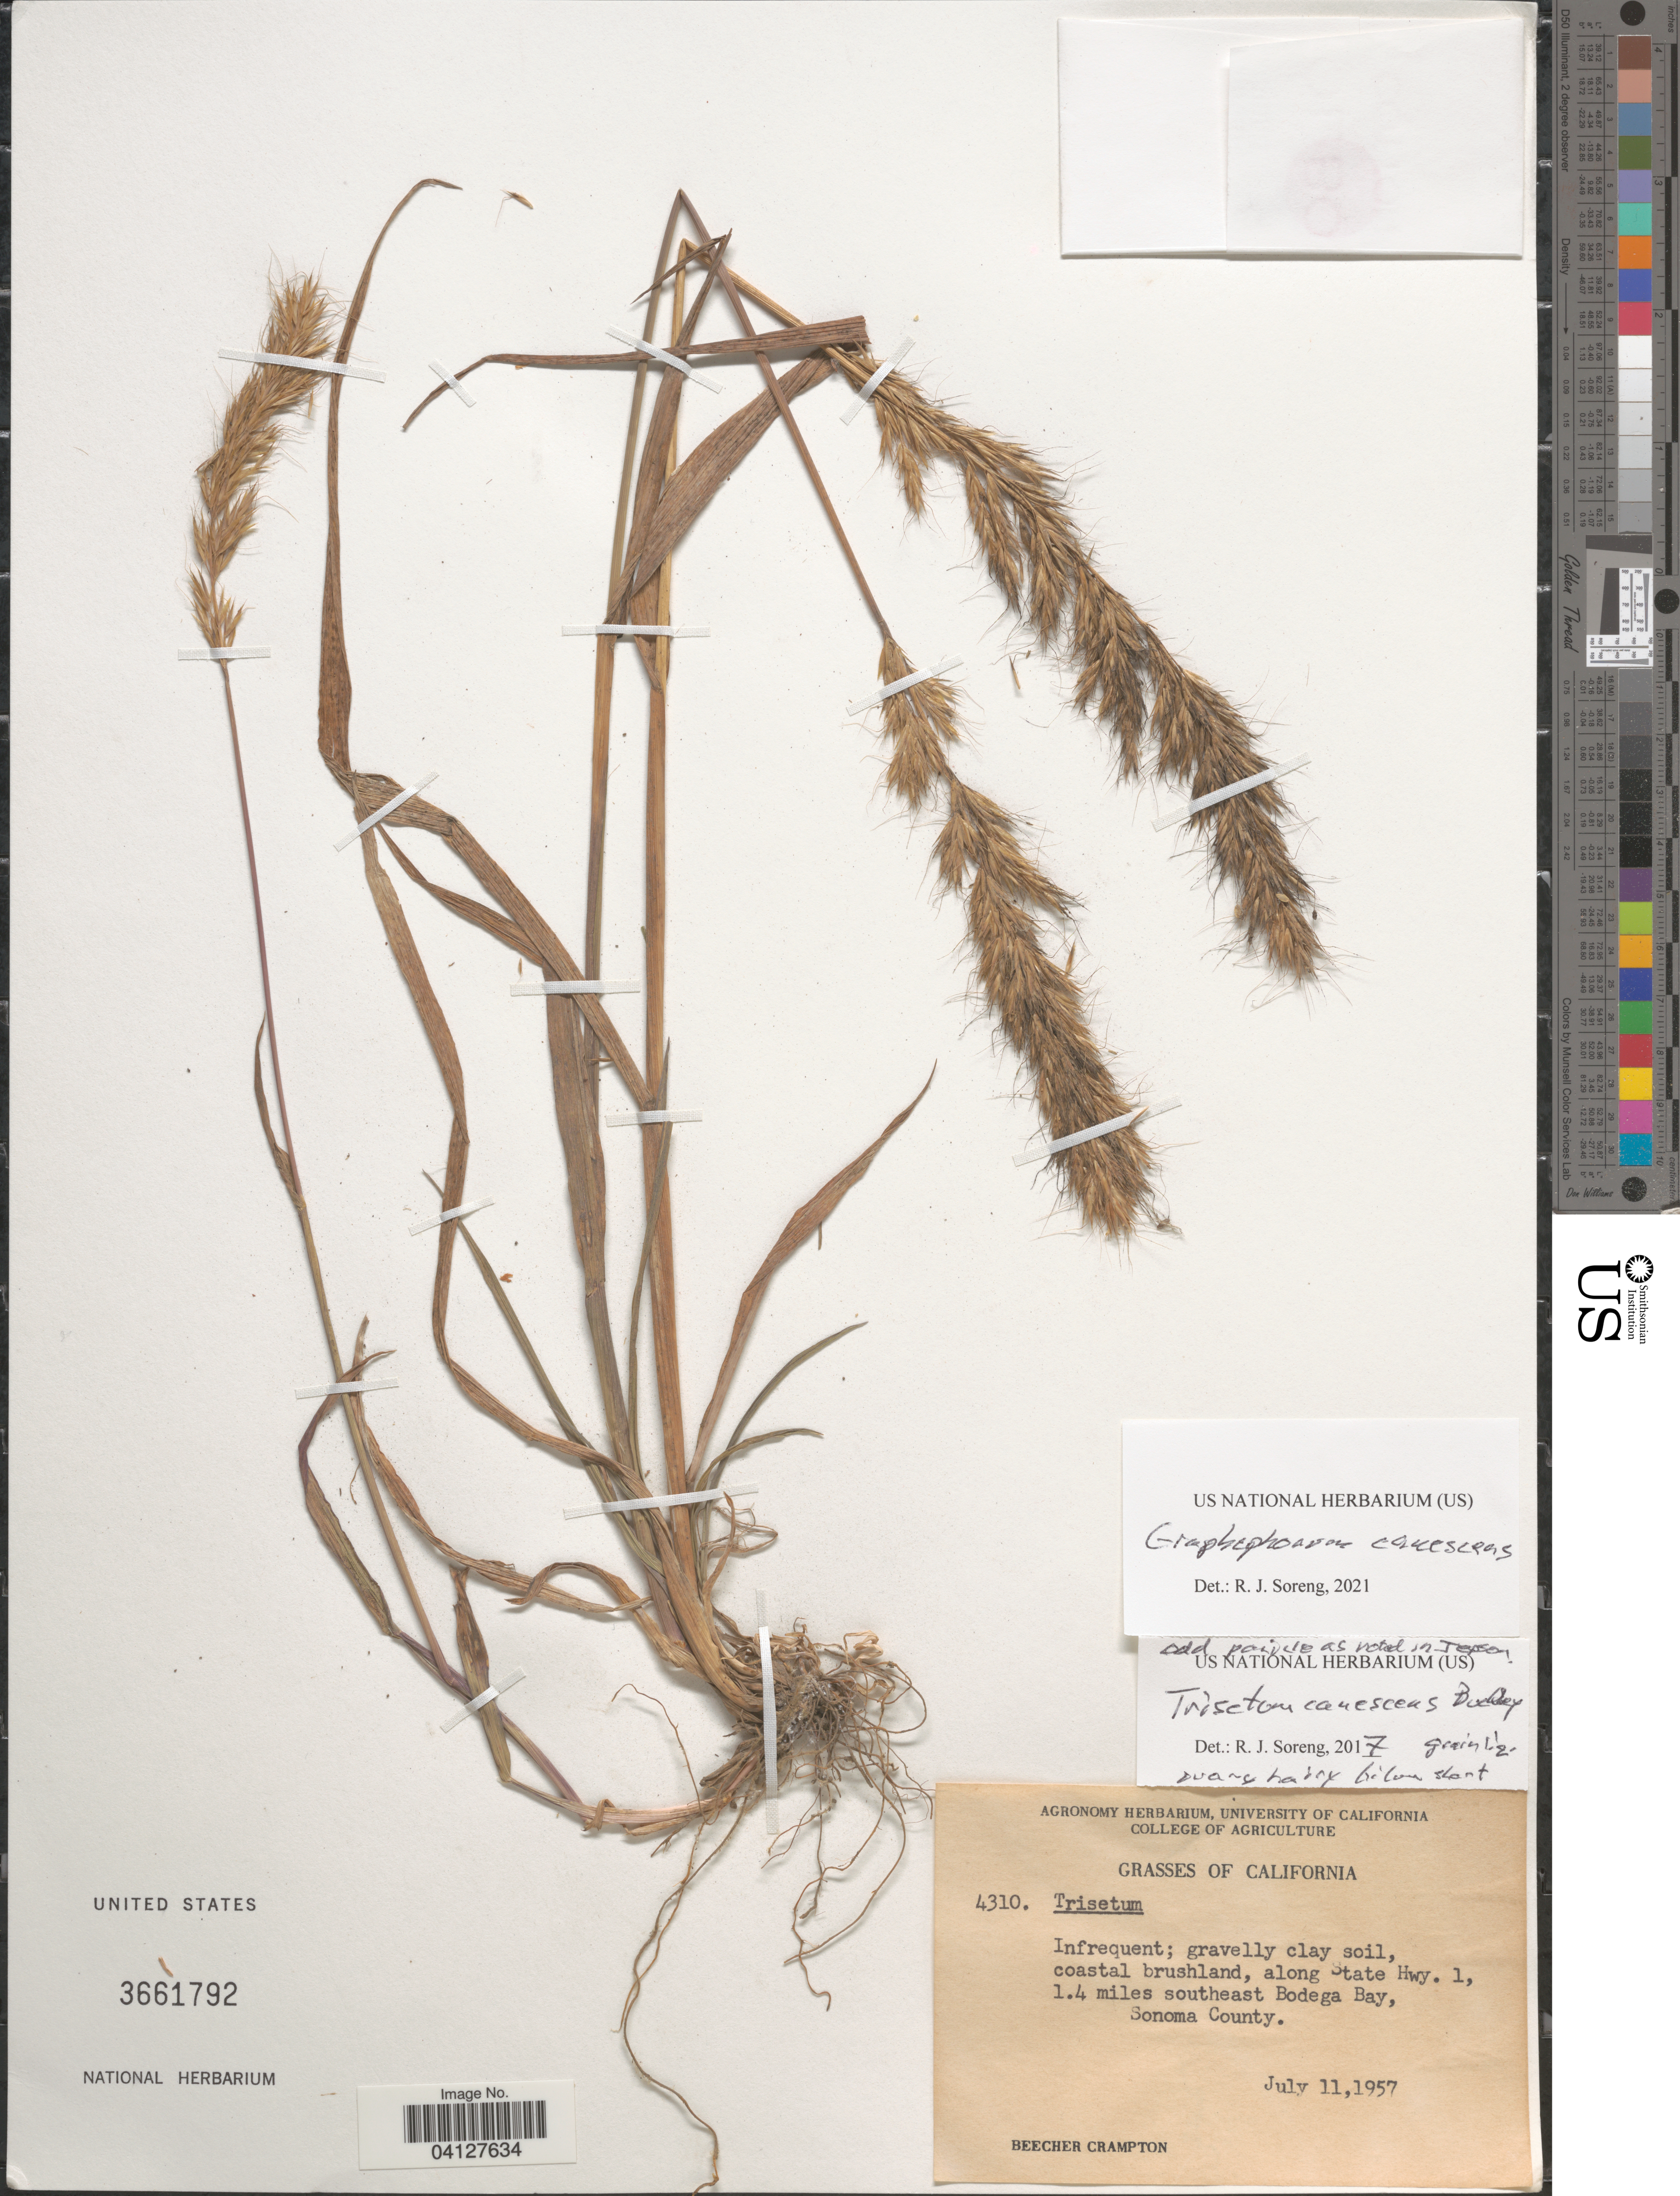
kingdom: Plantae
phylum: Tracheophyta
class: Liliopsida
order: Poales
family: Poaceae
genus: Graphephorum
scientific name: Graphephorum canescens ined.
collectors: B. Crampton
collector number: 4310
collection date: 1957-07-11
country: United States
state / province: California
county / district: Sonoma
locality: Along State Hwy. 1, 1.4 miles southeast Bodega Bay, Sonoma County.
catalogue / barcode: US 3661792